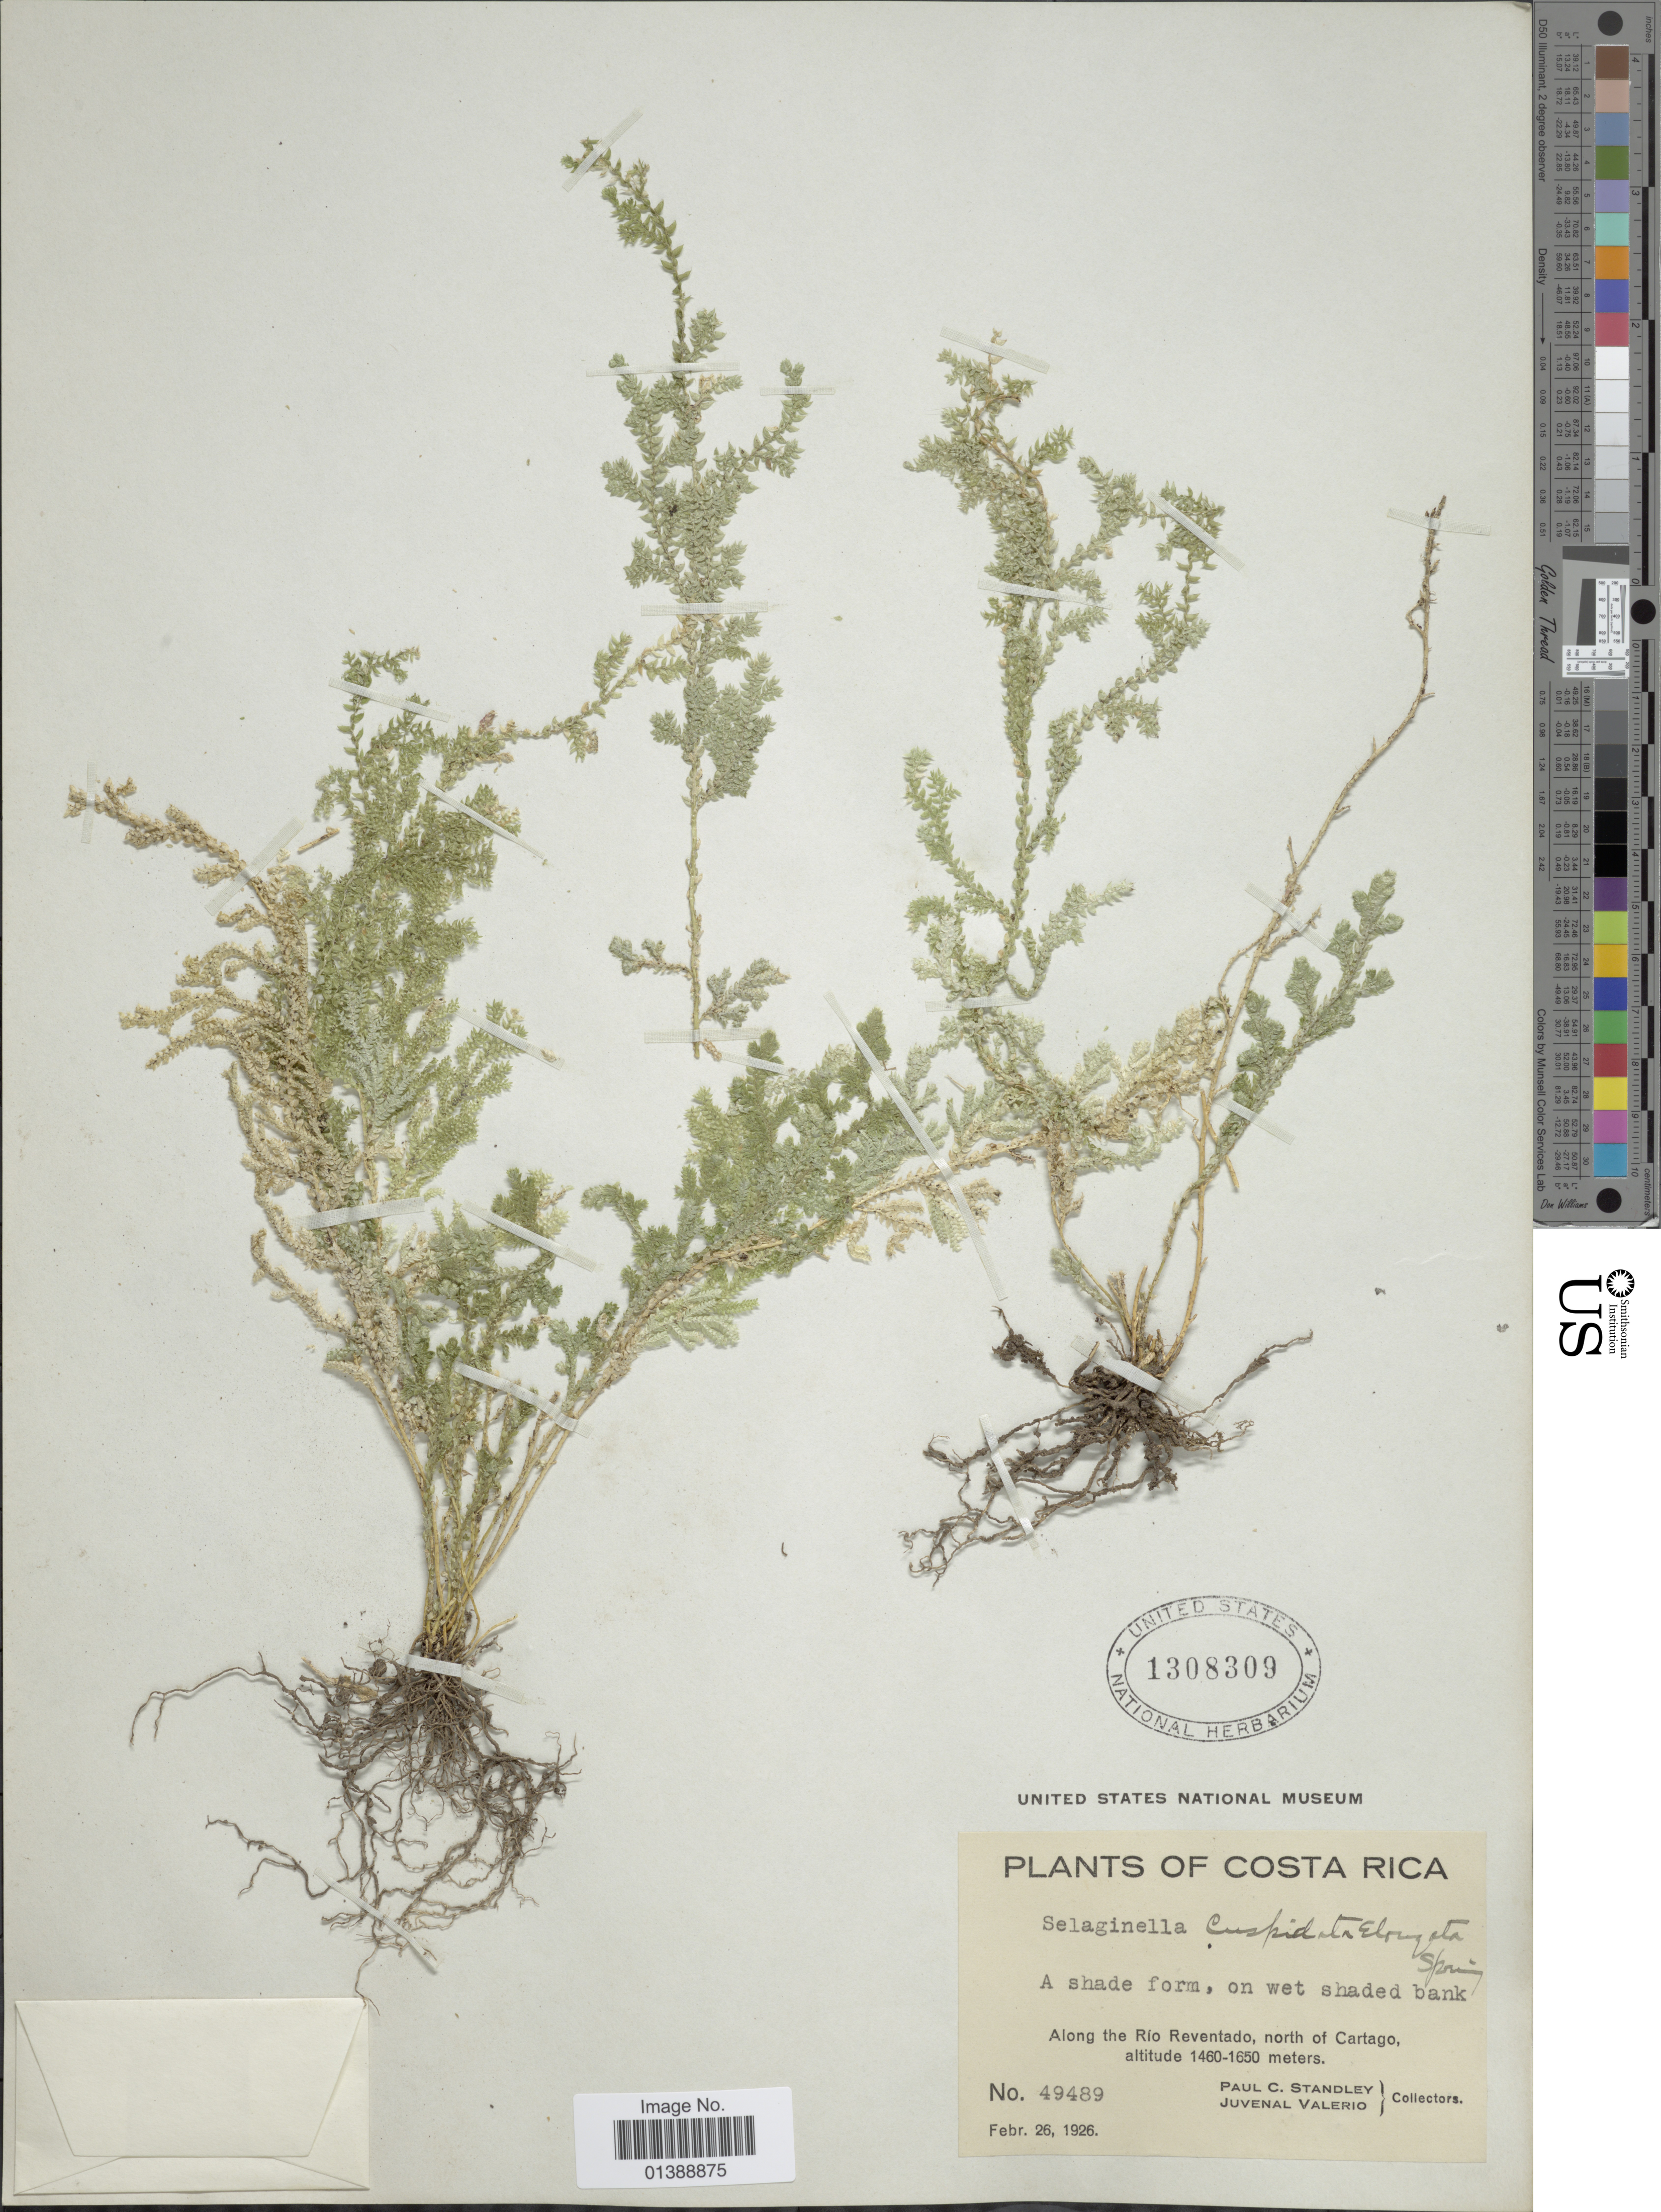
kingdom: Plantae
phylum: Tracheophyta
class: Lycopodiopsida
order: Selaginellales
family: Selaginellaceae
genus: Selaginella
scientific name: Selaginella pallescens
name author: (C. Presl) Spring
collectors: P. C. Standley & J. Valerio R.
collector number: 49489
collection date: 1926-02-26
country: Costa Rica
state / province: Cartago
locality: Along the Río Reventado, north of Cartago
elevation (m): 1460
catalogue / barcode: US 1308309